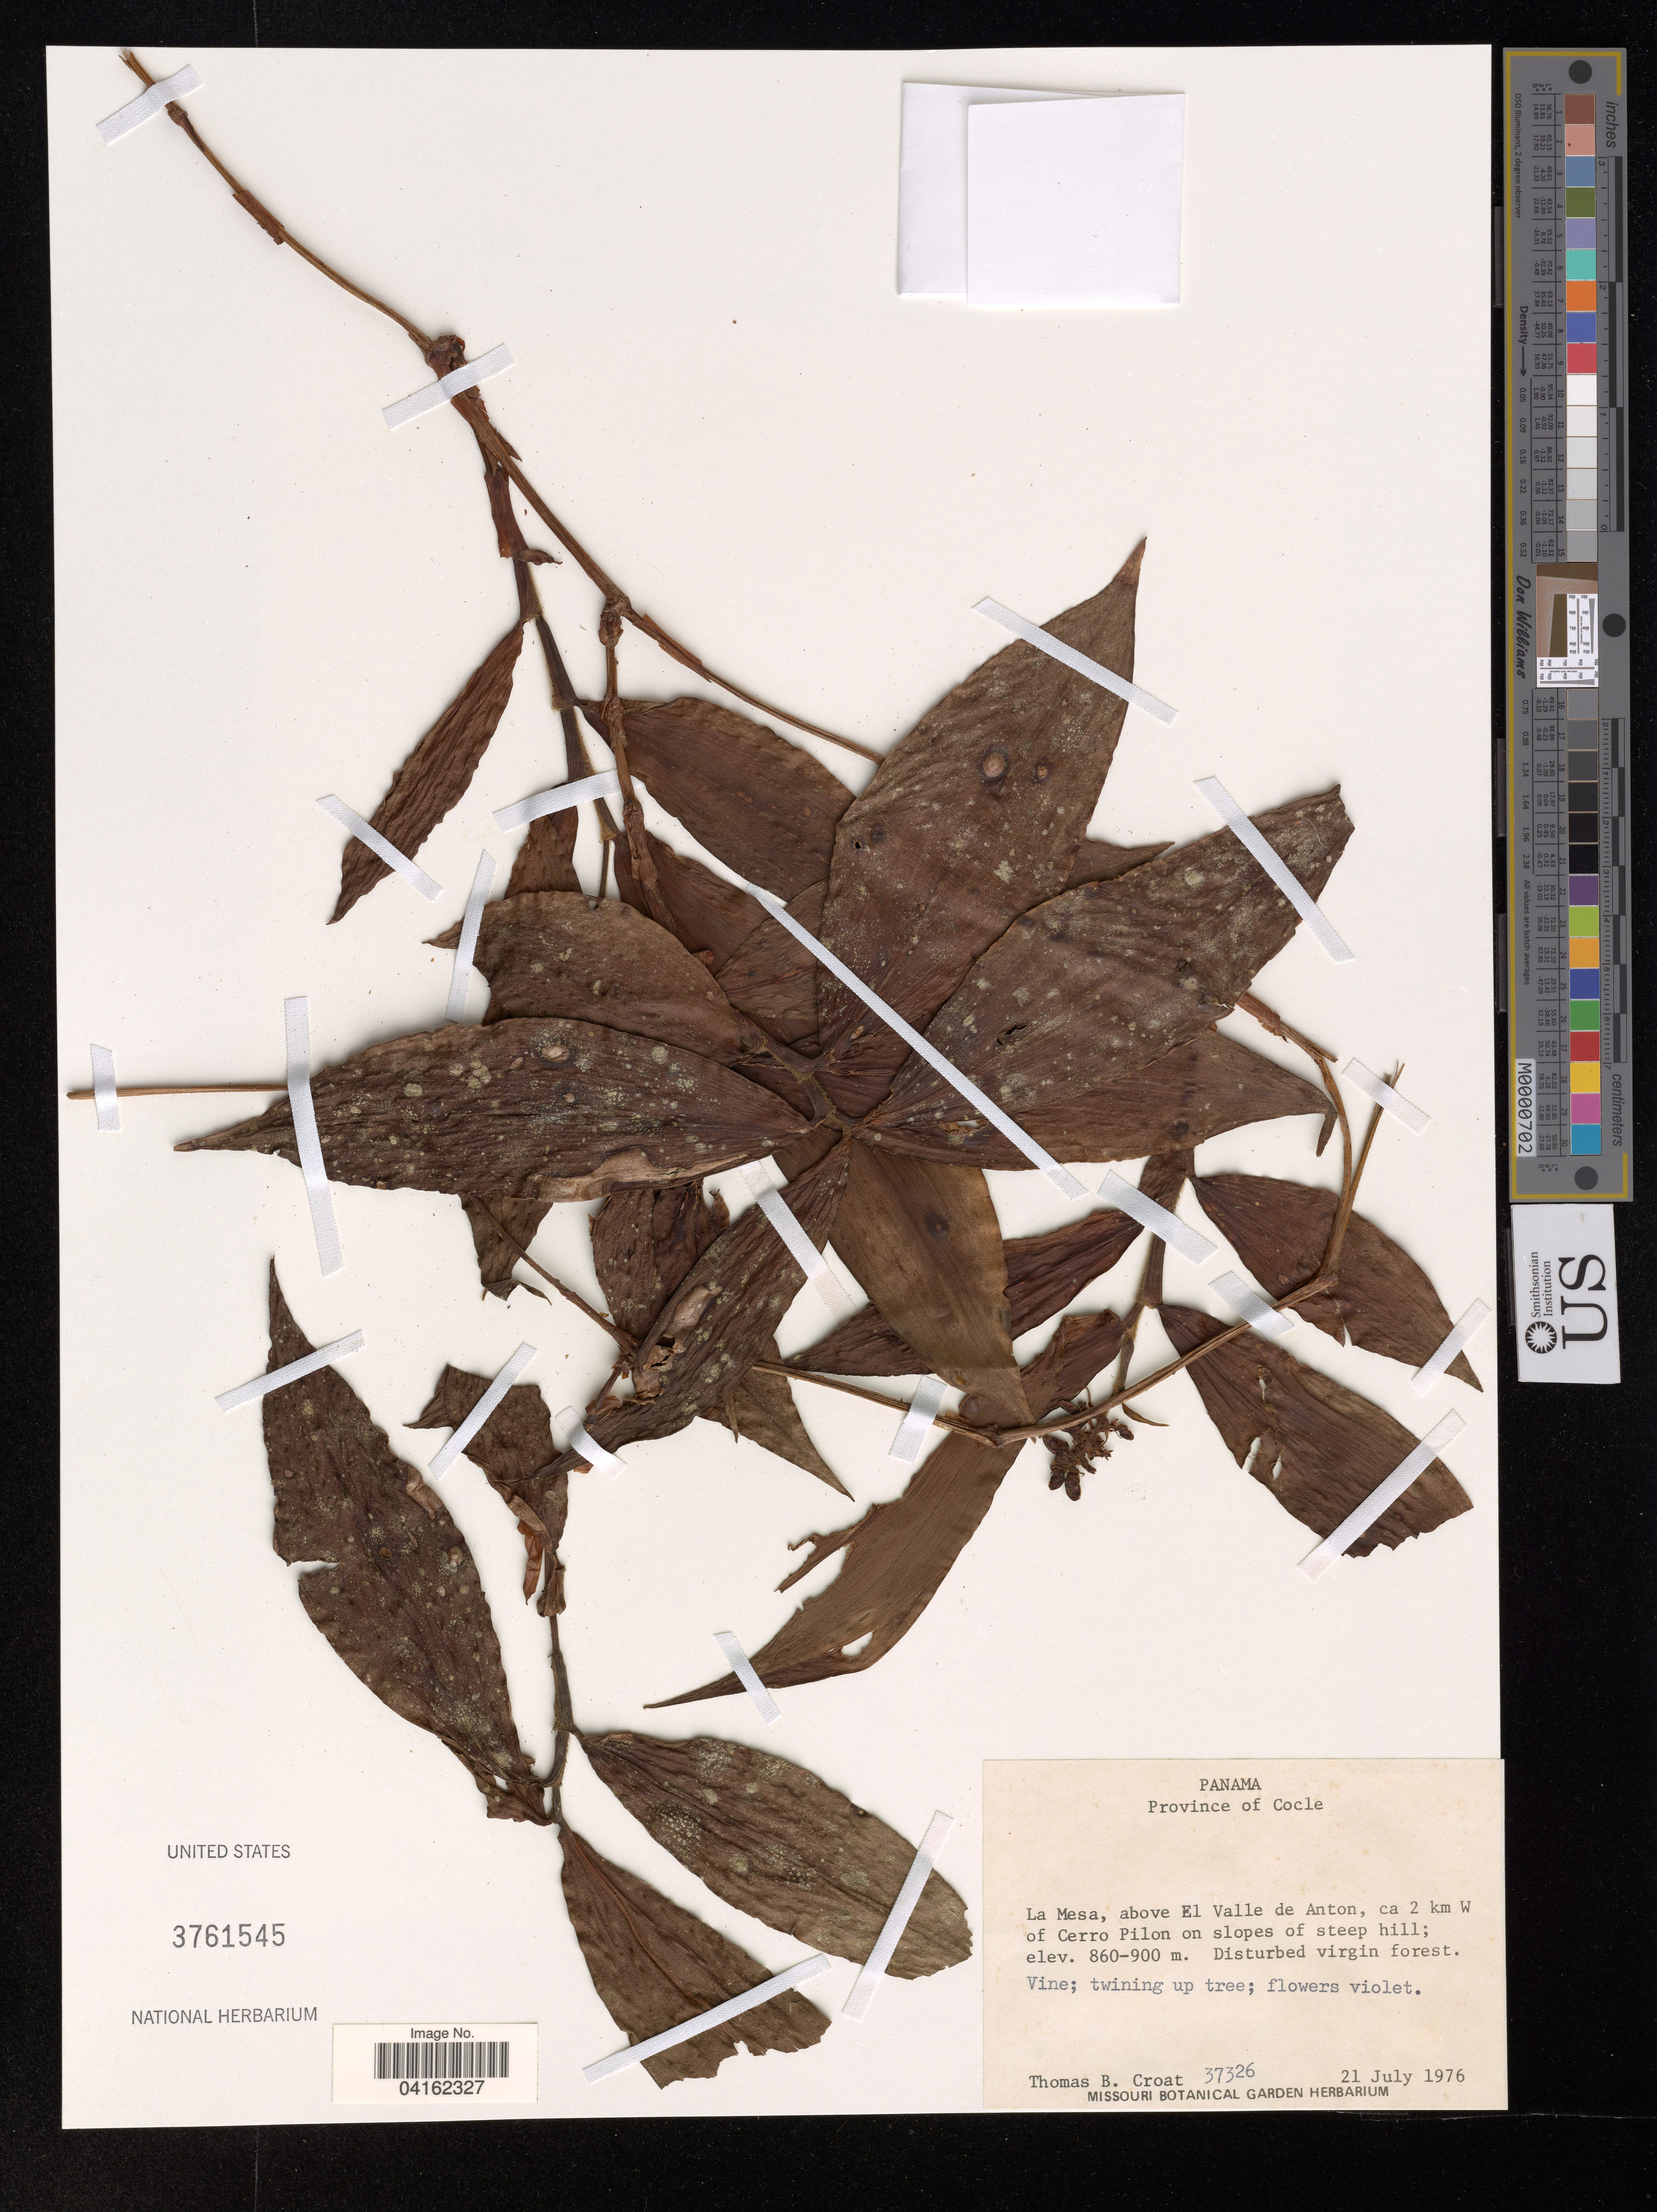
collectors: T. B. Croat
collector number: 37326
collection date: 1976-07-21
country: Panama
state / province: Cocle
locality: La Mesa, above El Valle de Anton, ca 2 km W of Cerro Pilon on slopes of steep hill.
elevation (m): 860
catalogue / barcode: US 3761545